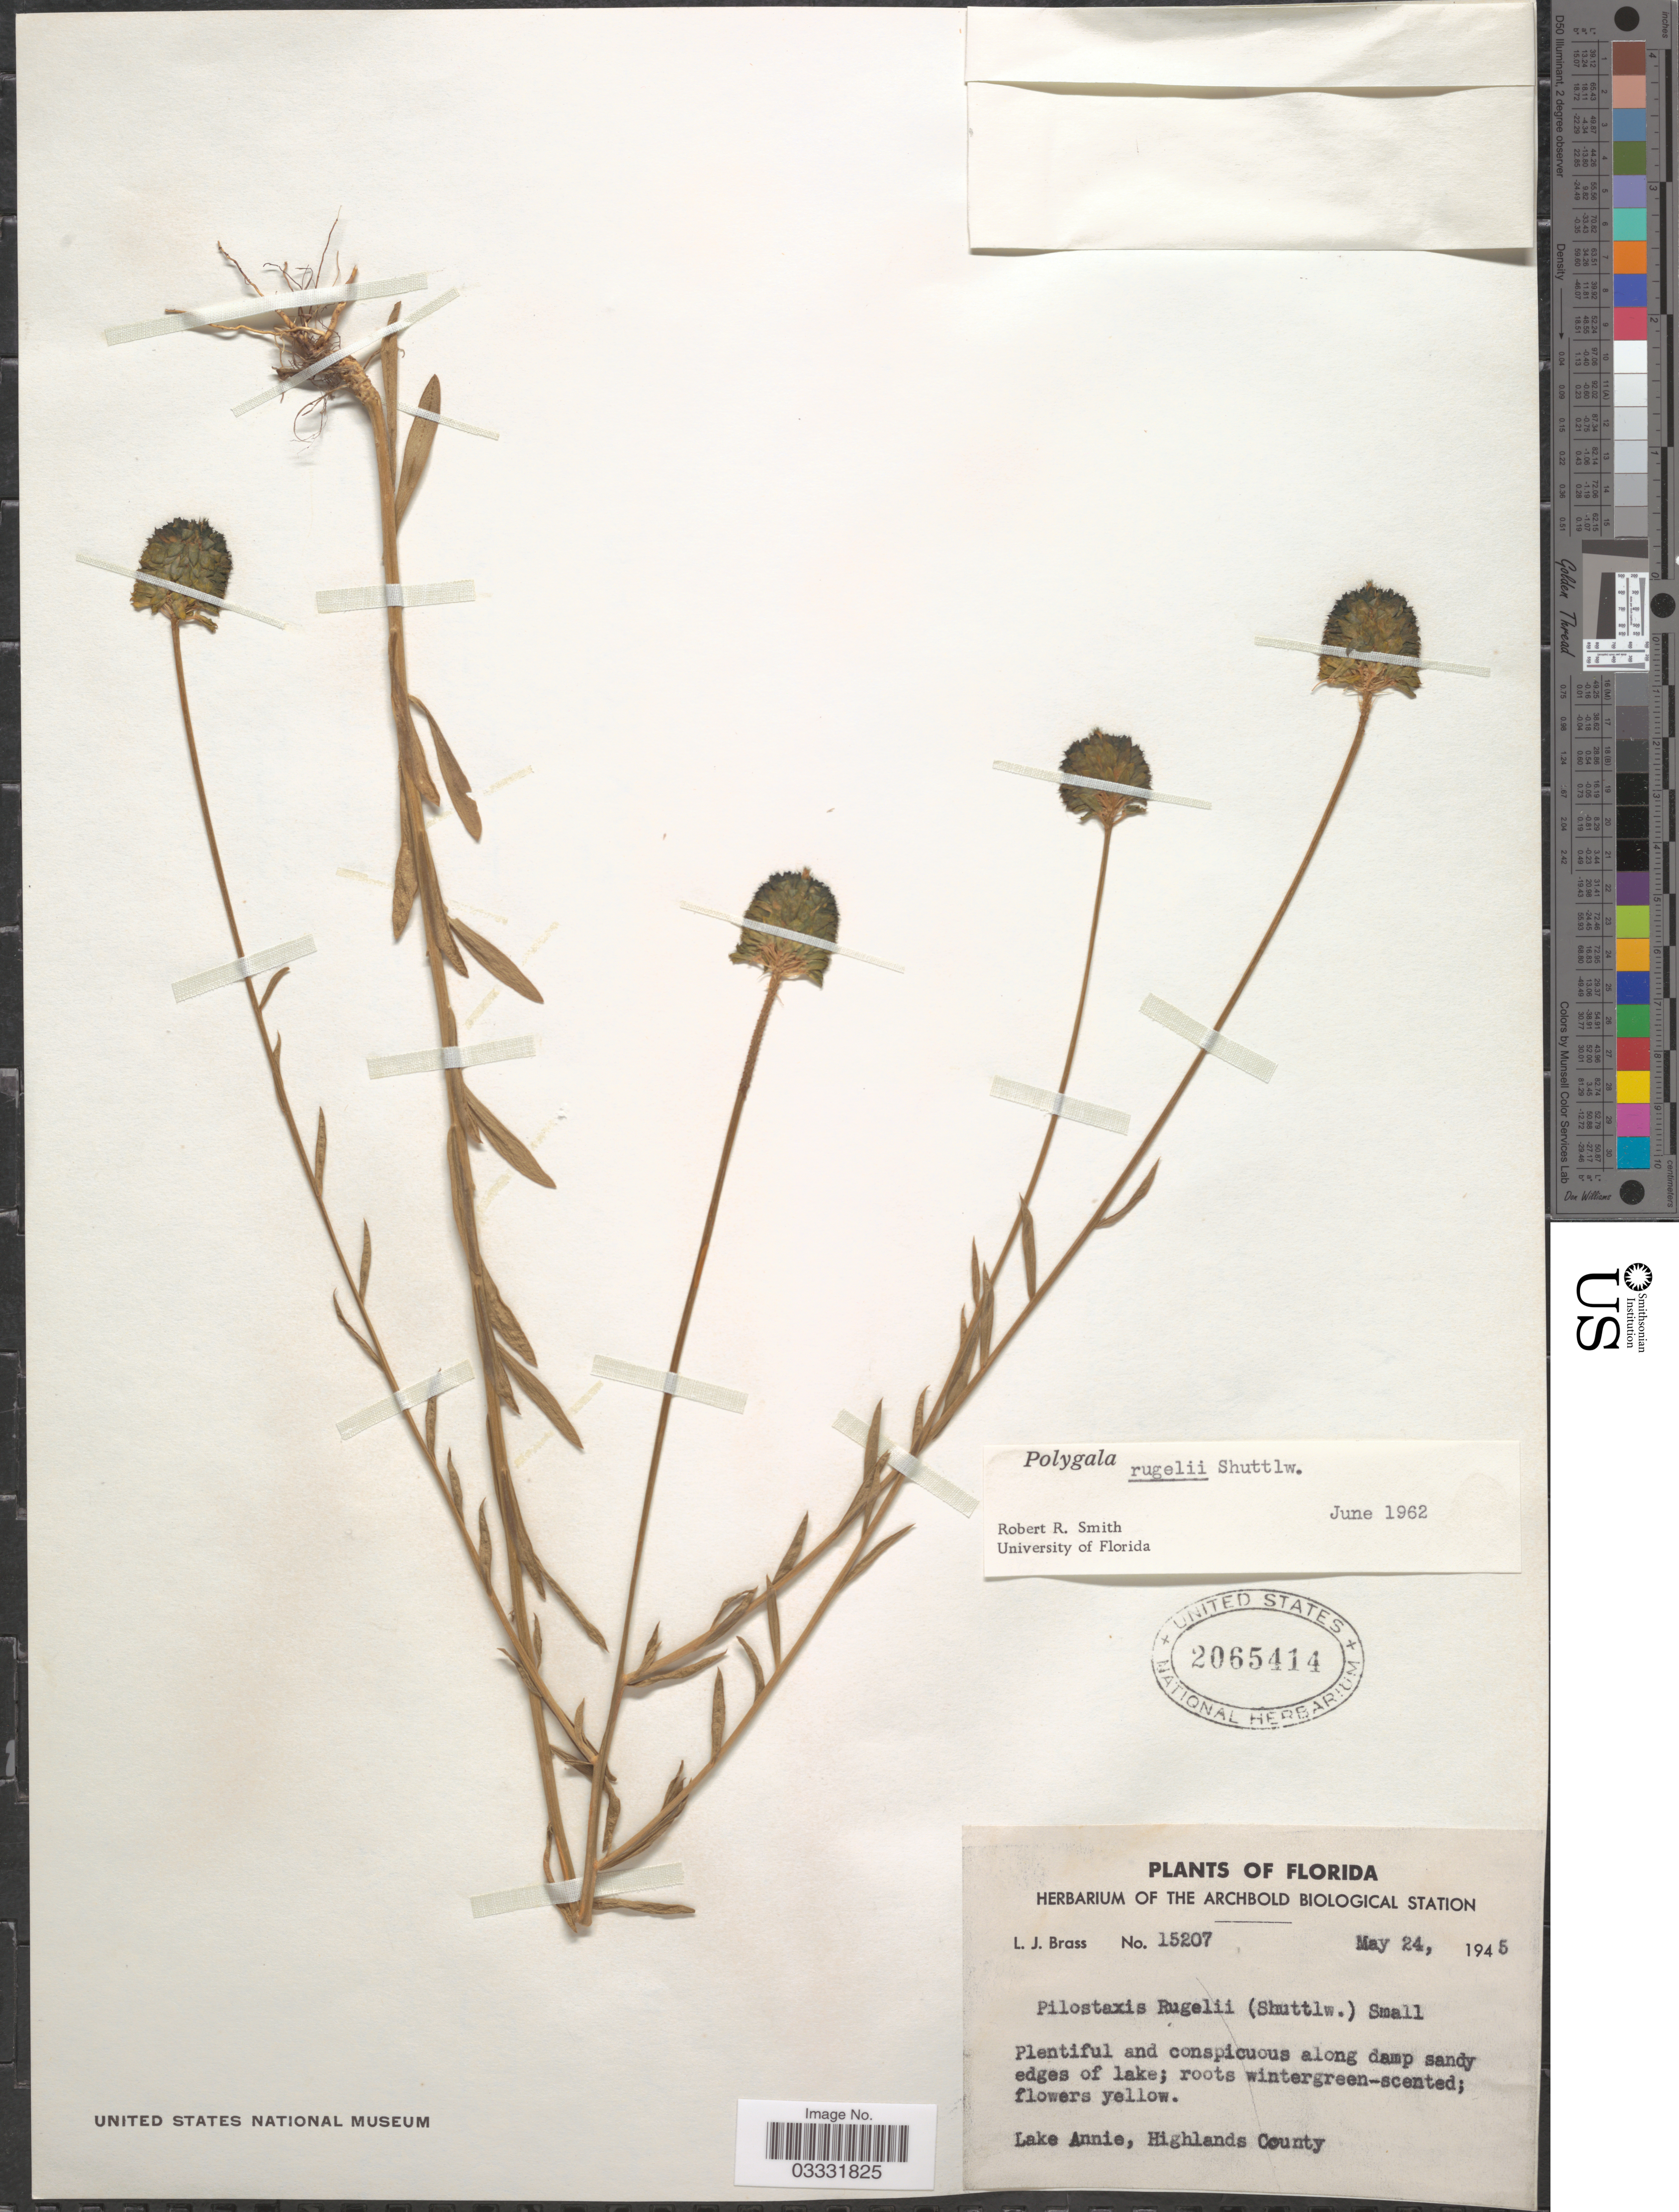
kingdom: Plantae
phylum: Tracheophyta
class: Magnoliopsida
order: Fabales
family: Polygalaceae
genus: Polygala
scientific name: Polygala rugelii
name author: Shuttlew. ex Chapm.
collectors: L. J. Brass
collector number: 15207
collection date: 1945-05-24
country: United States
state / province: Florida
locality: Lake Annie, Highlands County.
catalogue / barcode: US 2065414